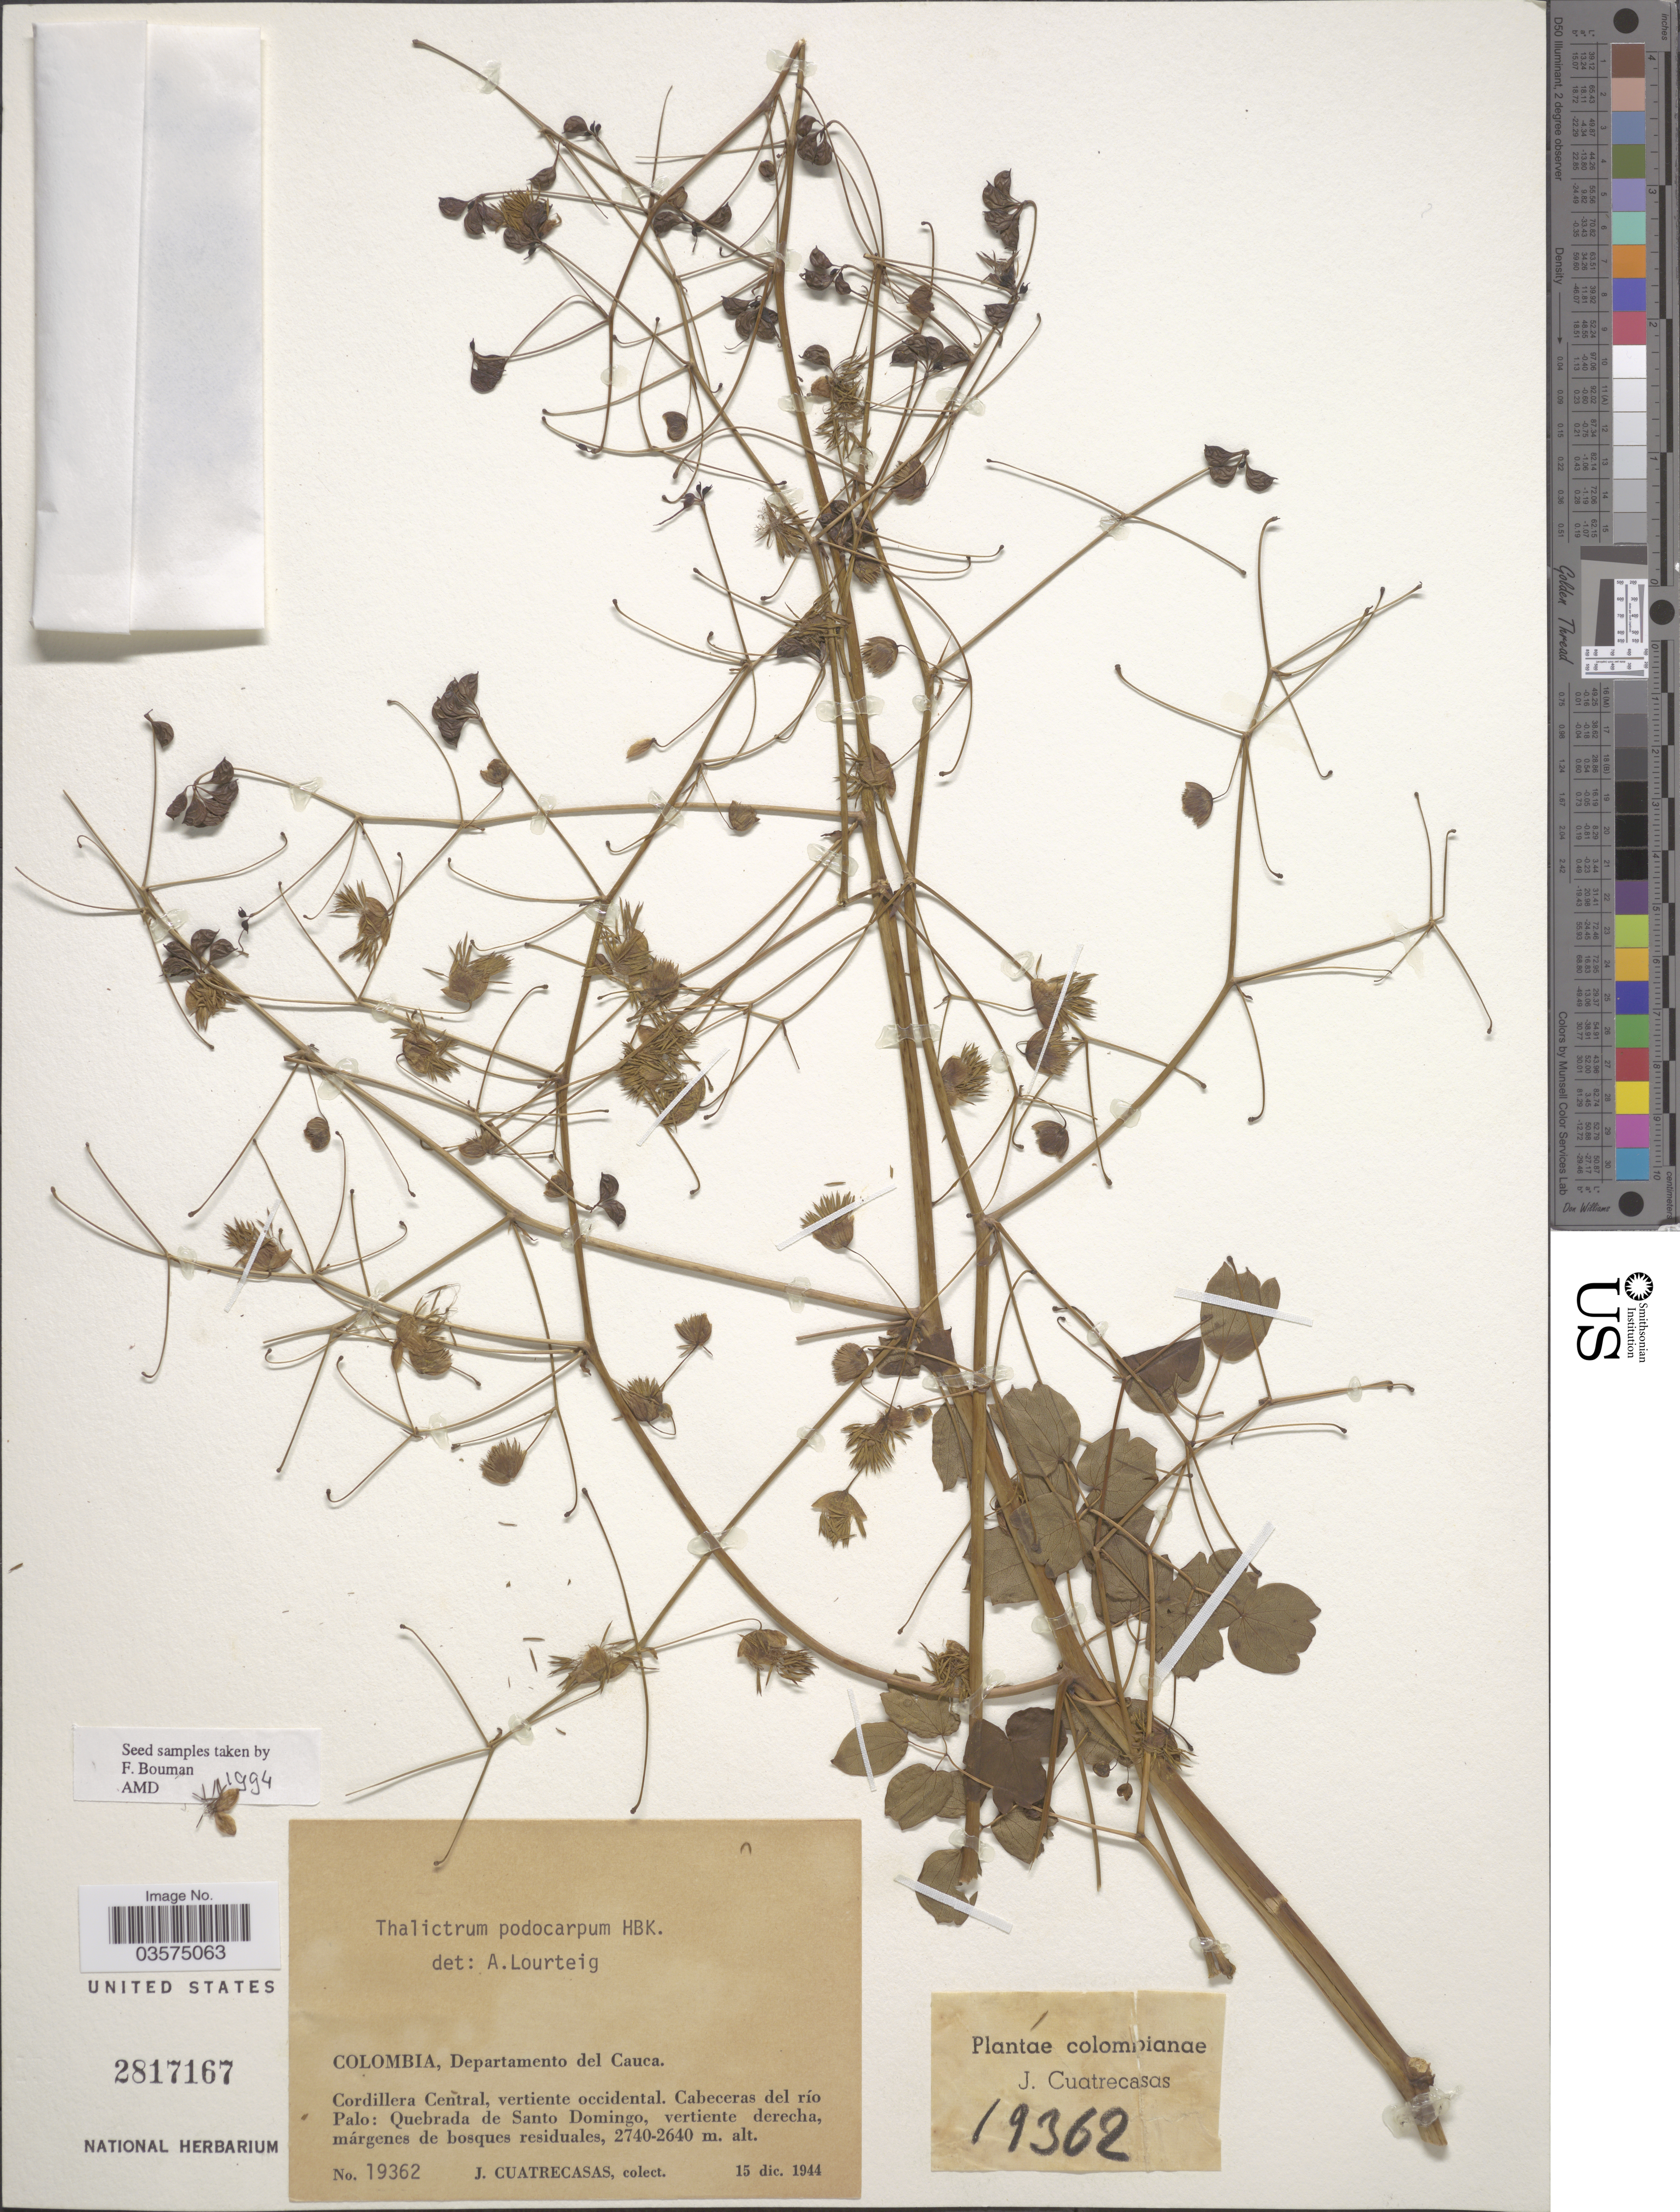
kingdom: Plantae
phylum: Tracheophyta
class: Magnoliopsida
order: Ranunculales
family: Ranunculaceae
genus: Thalictrum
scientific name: Thalictrum podocarpum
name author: Kunth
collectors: J. Cuatrecasas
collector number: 19362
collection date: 1944-12-15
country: Colombia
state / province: Cauca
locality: Departamento del Cauca. Cordillera Central, vertiente occidental. Cabeceras del río Palo: Quebrada de Santo Domingo, vertiente derecha, márgenes de bosques residuales.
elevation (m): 2640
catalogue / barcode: US 2817167